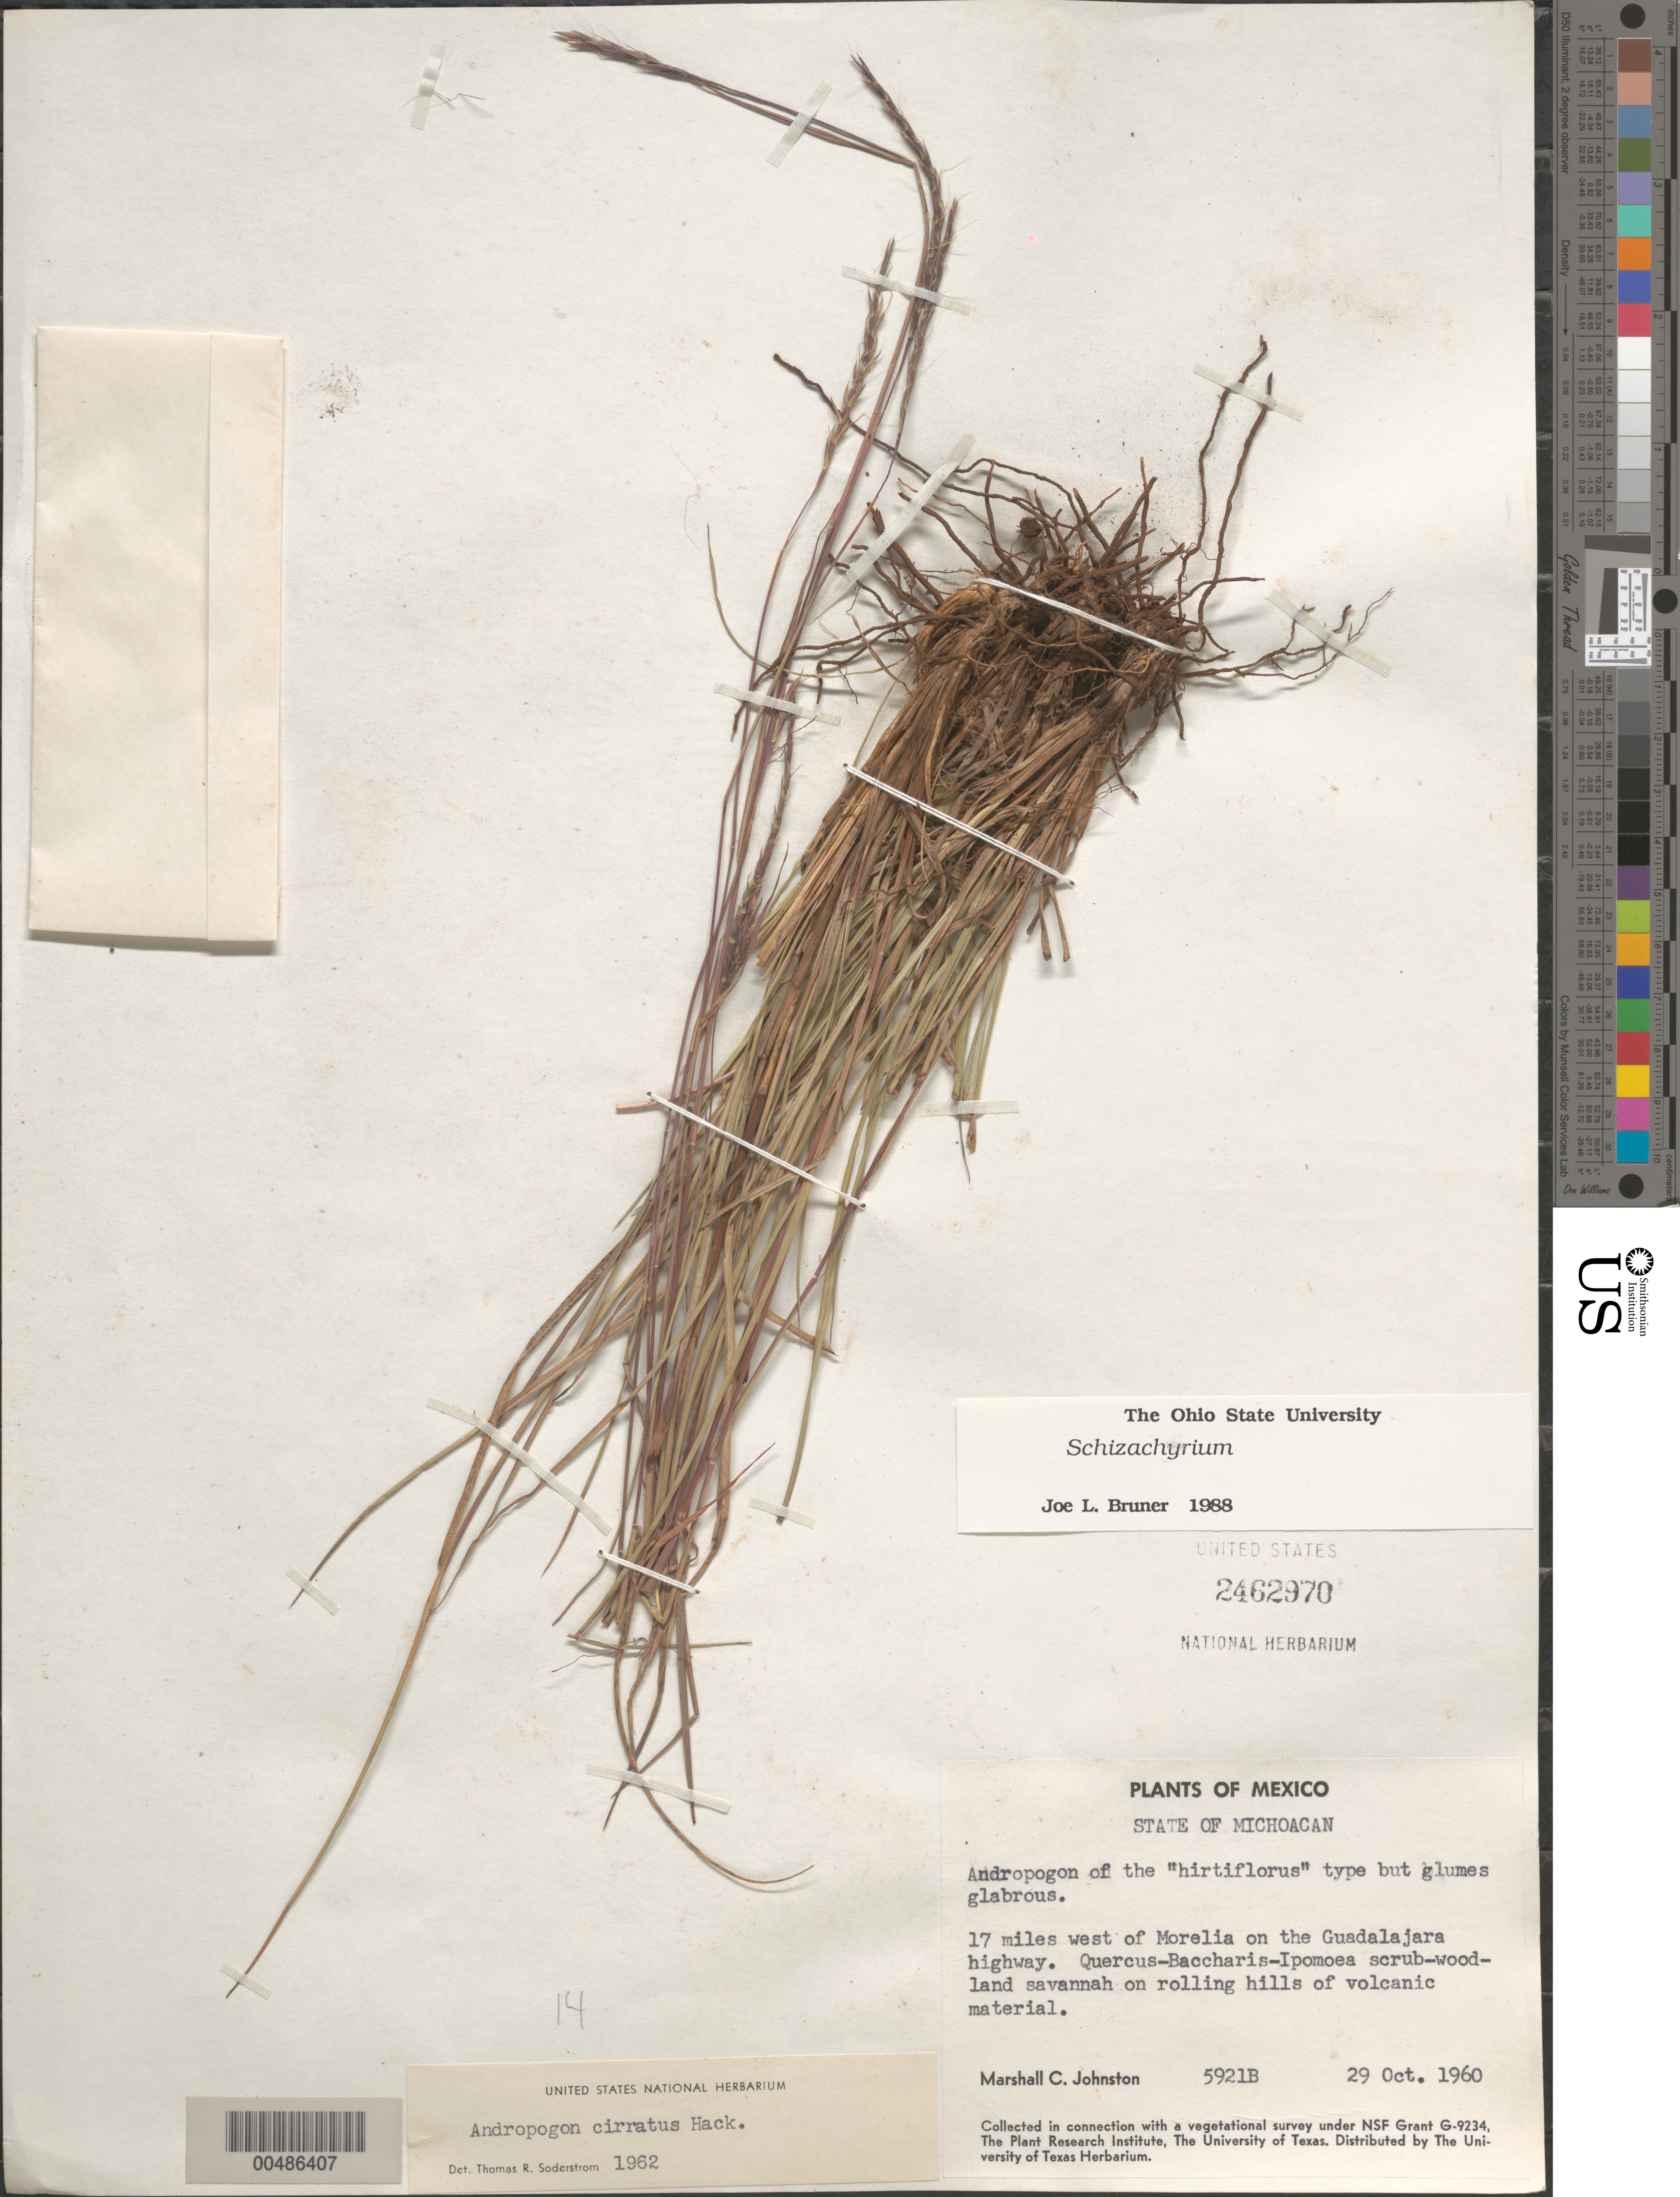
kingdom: Plantae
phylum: Tracheophyta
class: Liliopsida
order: Poales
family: Poaceae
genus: Schizachyrium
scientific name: Schizachyrium sp.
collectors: M. Johnston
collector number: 5921b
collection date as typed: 29 Oct 1960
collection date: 1960-10-29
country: Mexico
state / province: Michoacán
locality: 17 mi W of Morelia on the Guadalajara Hwy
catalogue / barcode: US 2462970